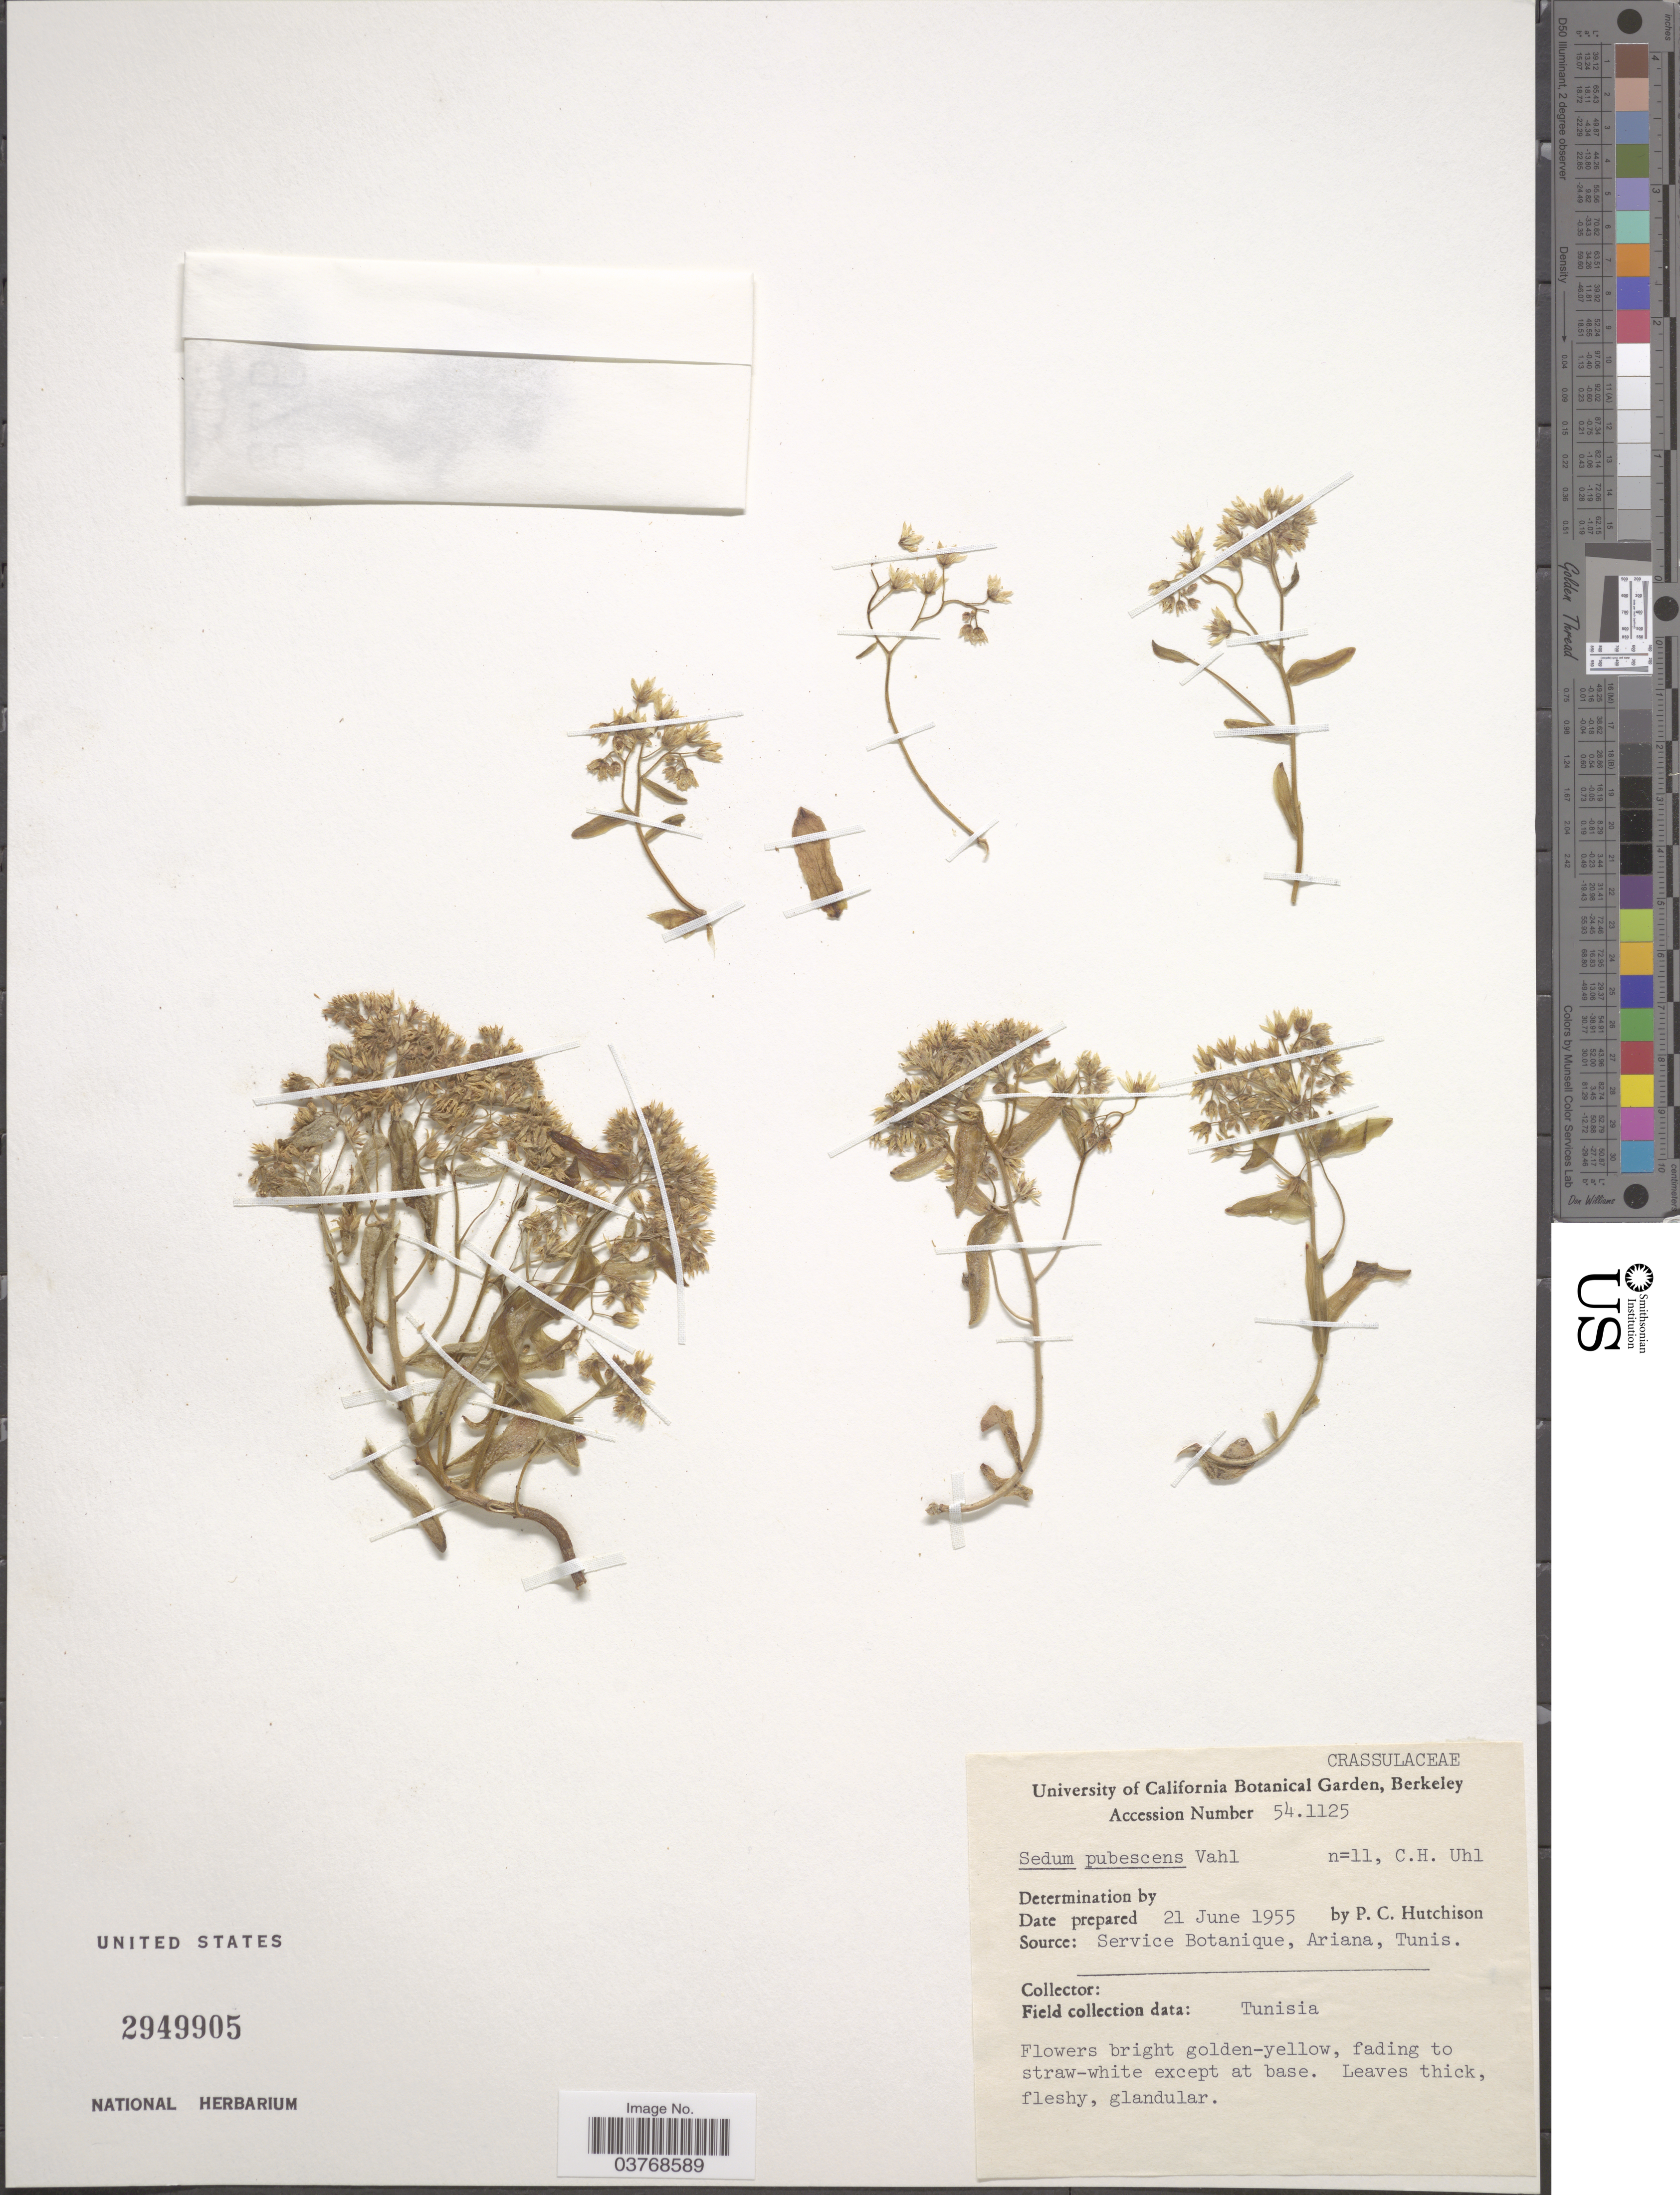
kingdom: Plantae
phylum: Tracheophyta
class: Magnoliopsida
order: Saxifragales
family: Crassulaceae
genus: Sedum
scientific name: Sedum pubescens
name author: Vahl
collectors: P. C. Hutchison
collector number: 541125?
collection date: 1955-06-21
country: United States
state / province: California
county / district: Alameda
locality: University of California Botanical Garden, Berkeley.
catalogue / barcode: US 2949905